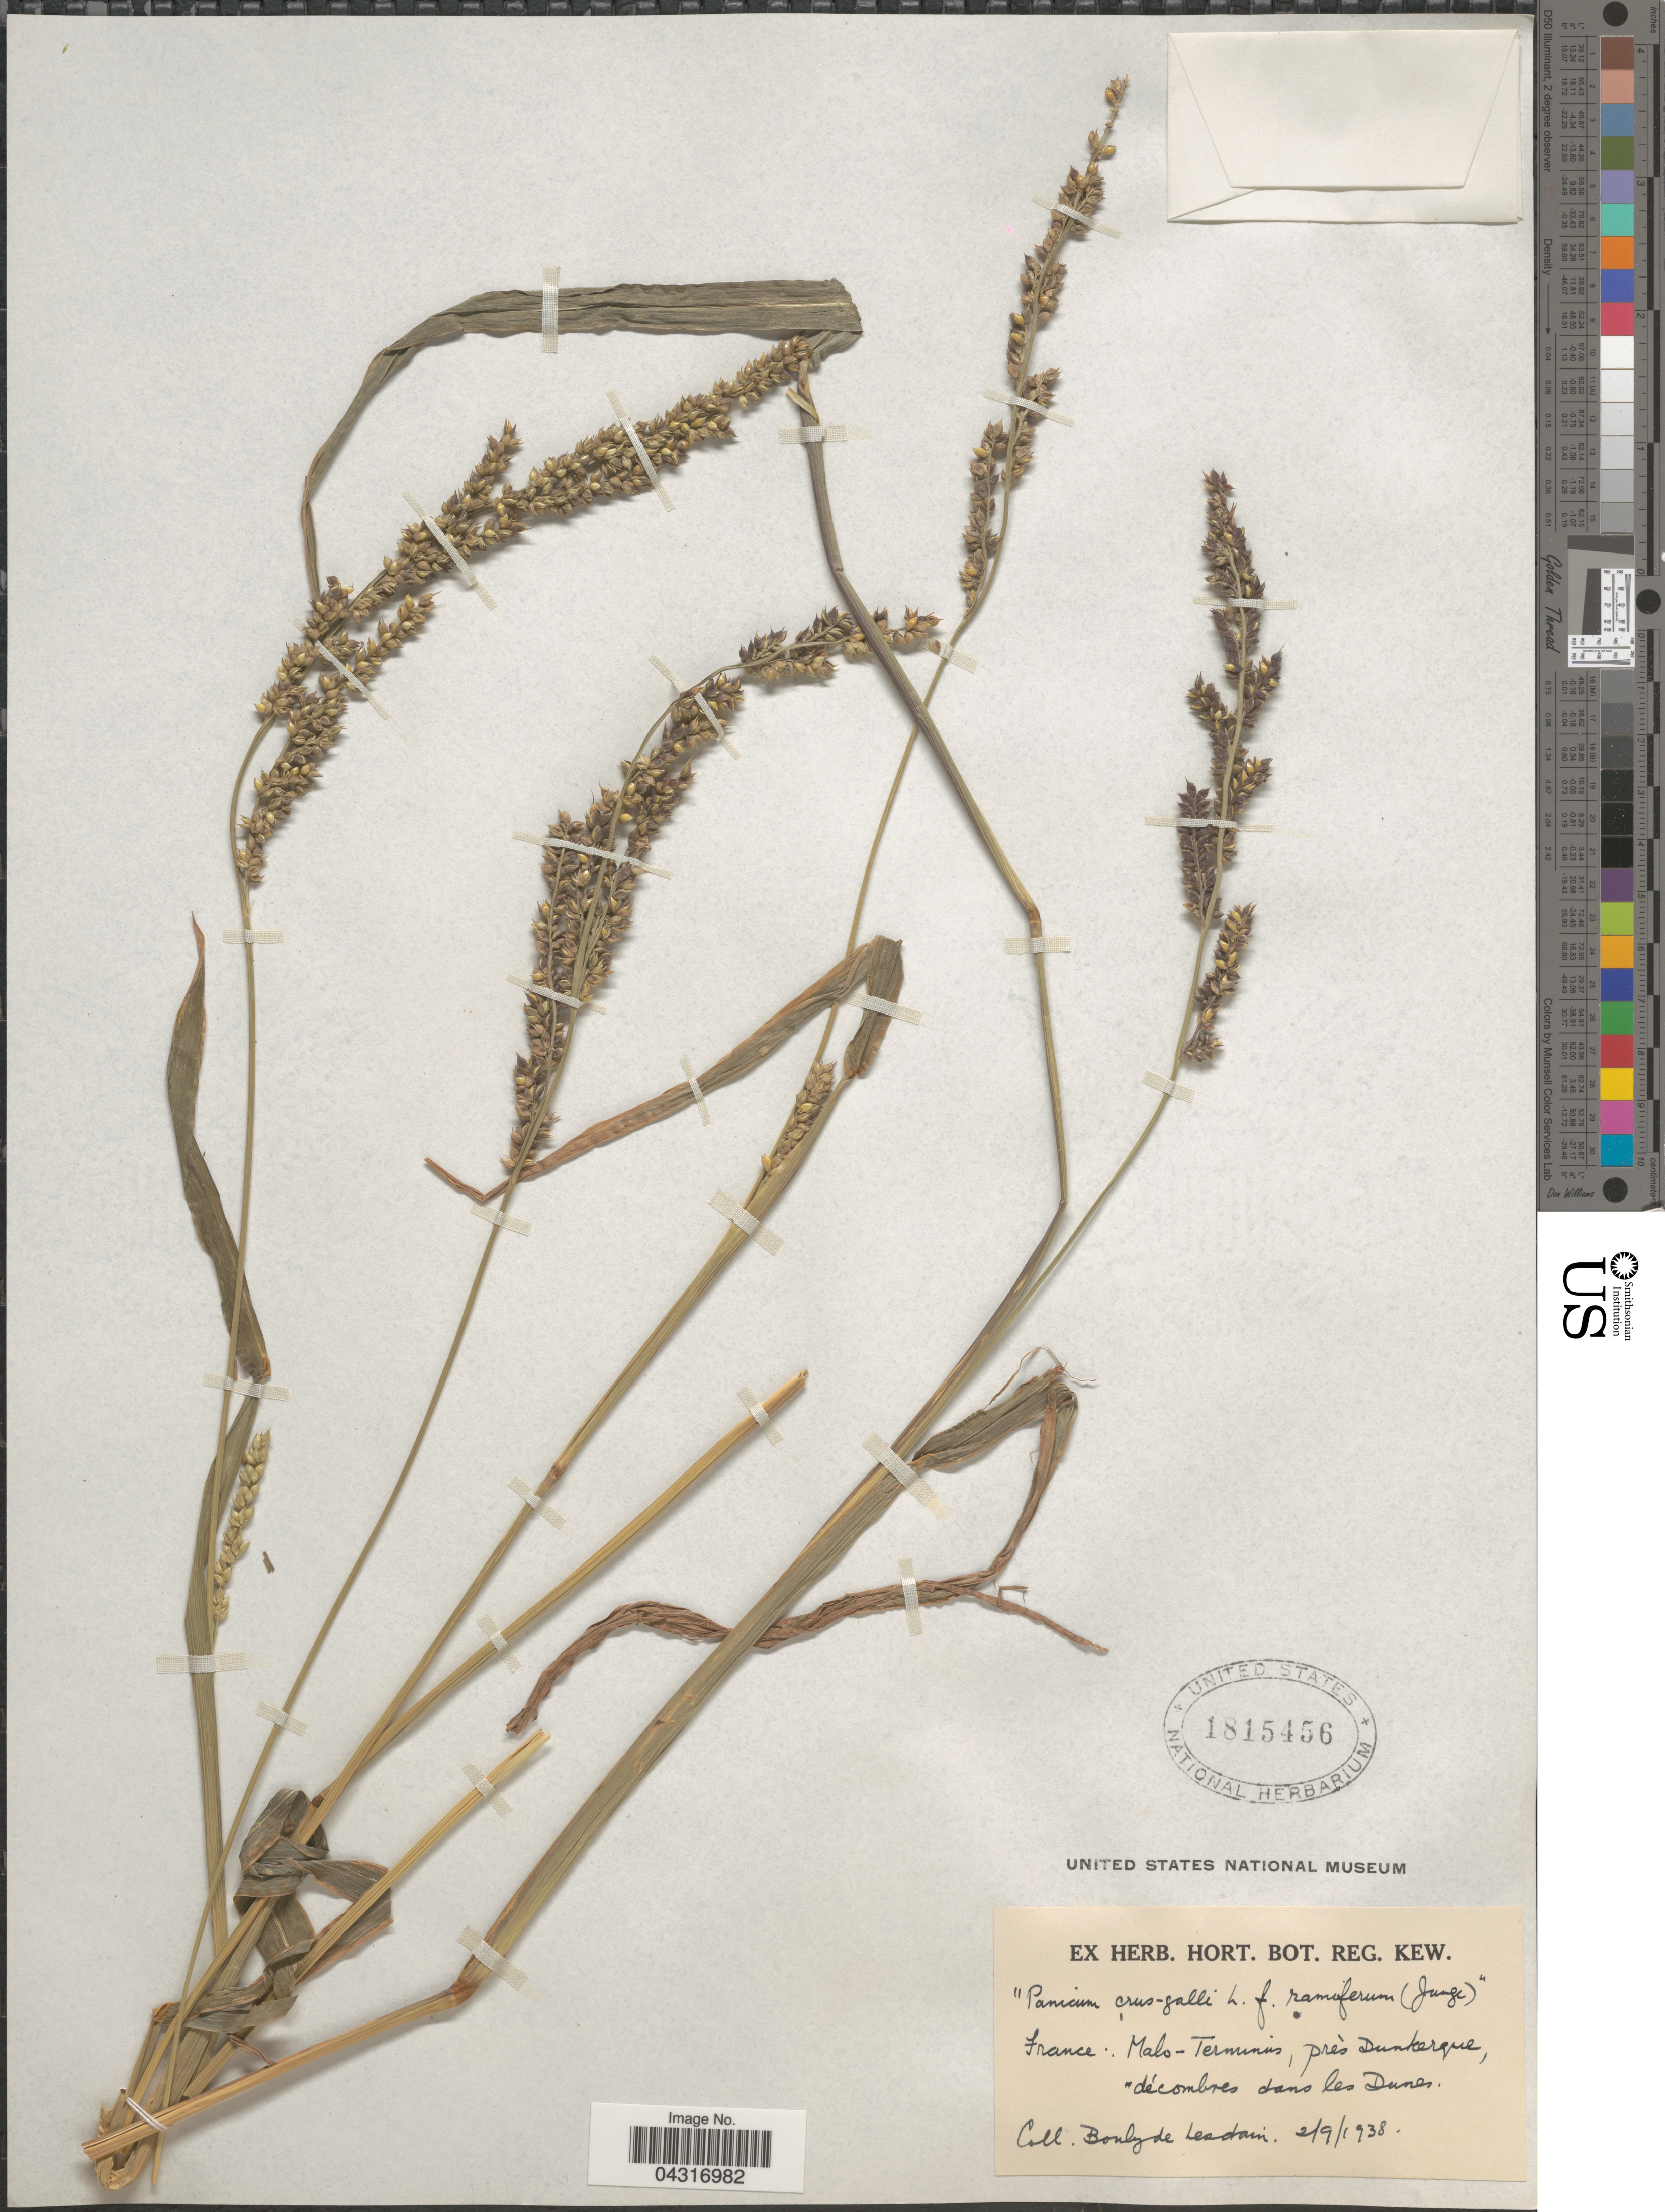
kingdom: Plantae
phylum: Tracheophyta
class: Liliopsida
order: Poales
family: Poaceae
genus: Echinochloa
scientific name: Echinochloa crus-galli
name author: (L.) P. Beauv.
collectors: M. Bouly de Lesdain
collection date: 1938-09-02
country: France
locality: Malo-Terminus, près Dunkerque, décombres dans les Dunes.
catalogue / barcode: US 1815456